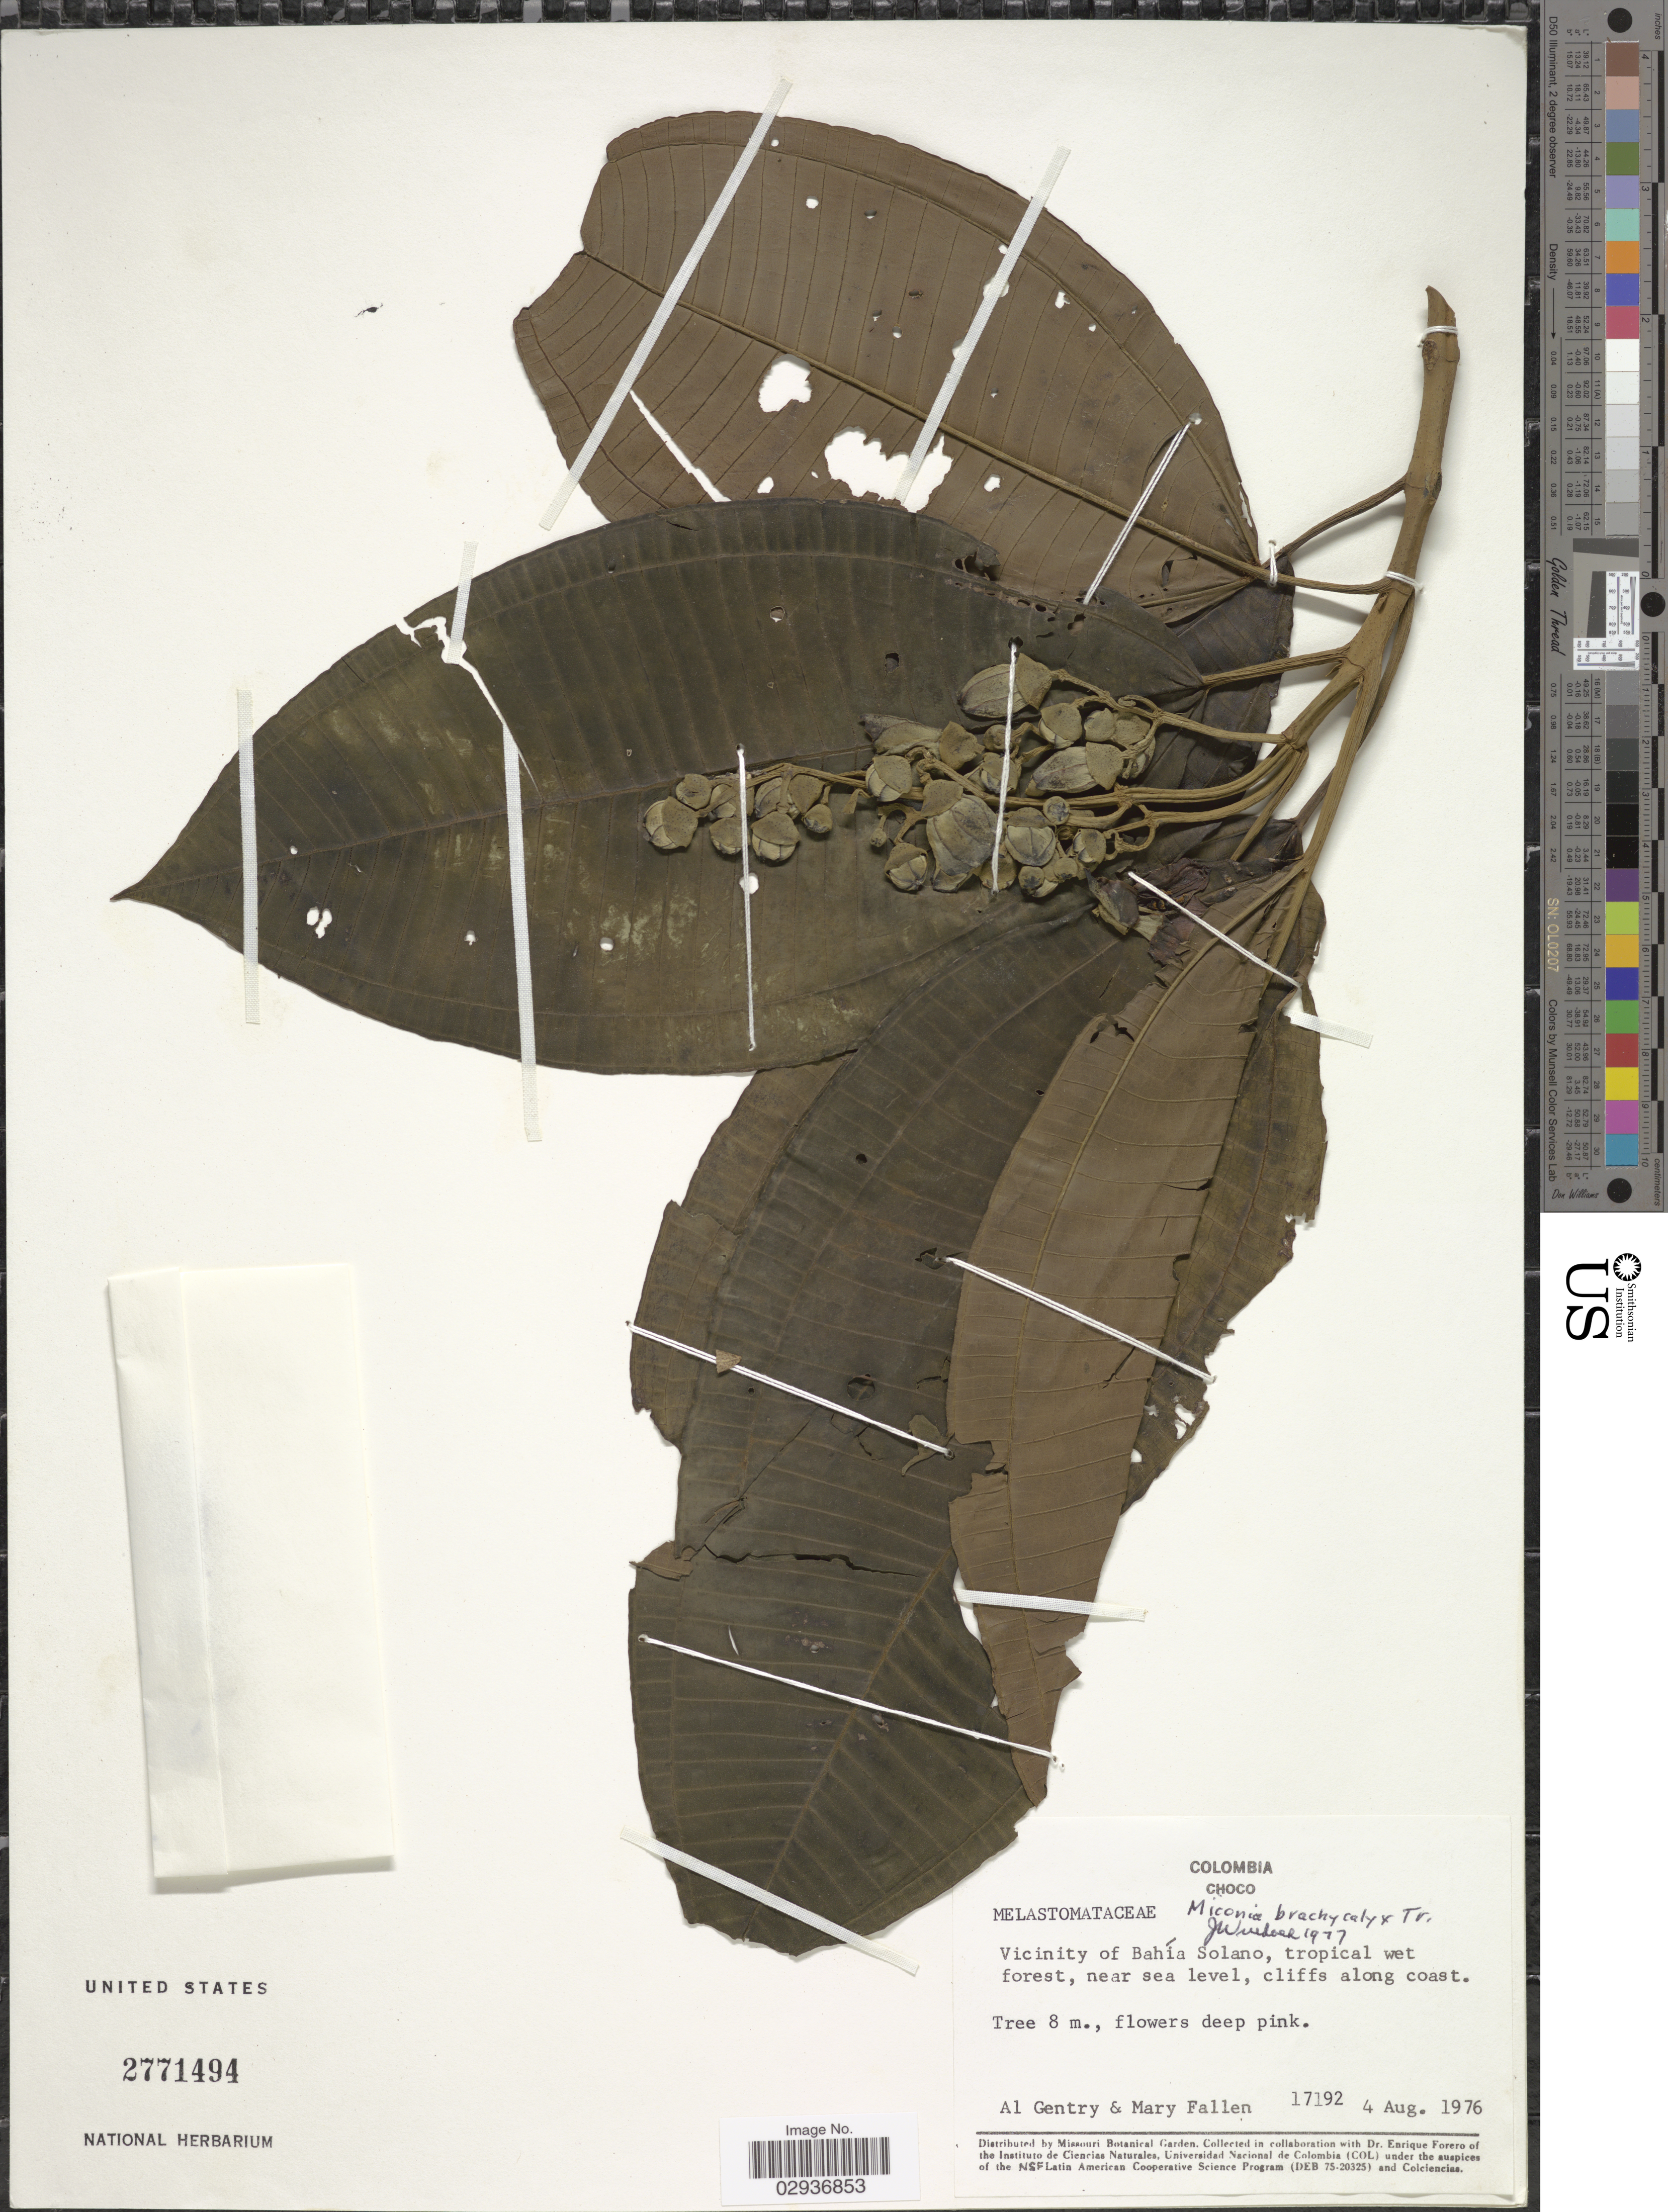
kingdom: Plantae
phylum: Tracheophyta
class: Magnoliopsida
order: Myrtales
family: Melastomataceae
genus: Miconia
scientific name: Miconia brachycalyx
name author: Triana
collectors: A. H. Gentry & M. Fallen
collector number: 17192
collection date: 1976-08-04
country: Colombia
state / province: Chocó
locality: Vicinity of Bahía Solano, cliffs along coast.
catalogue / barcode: US 2771494